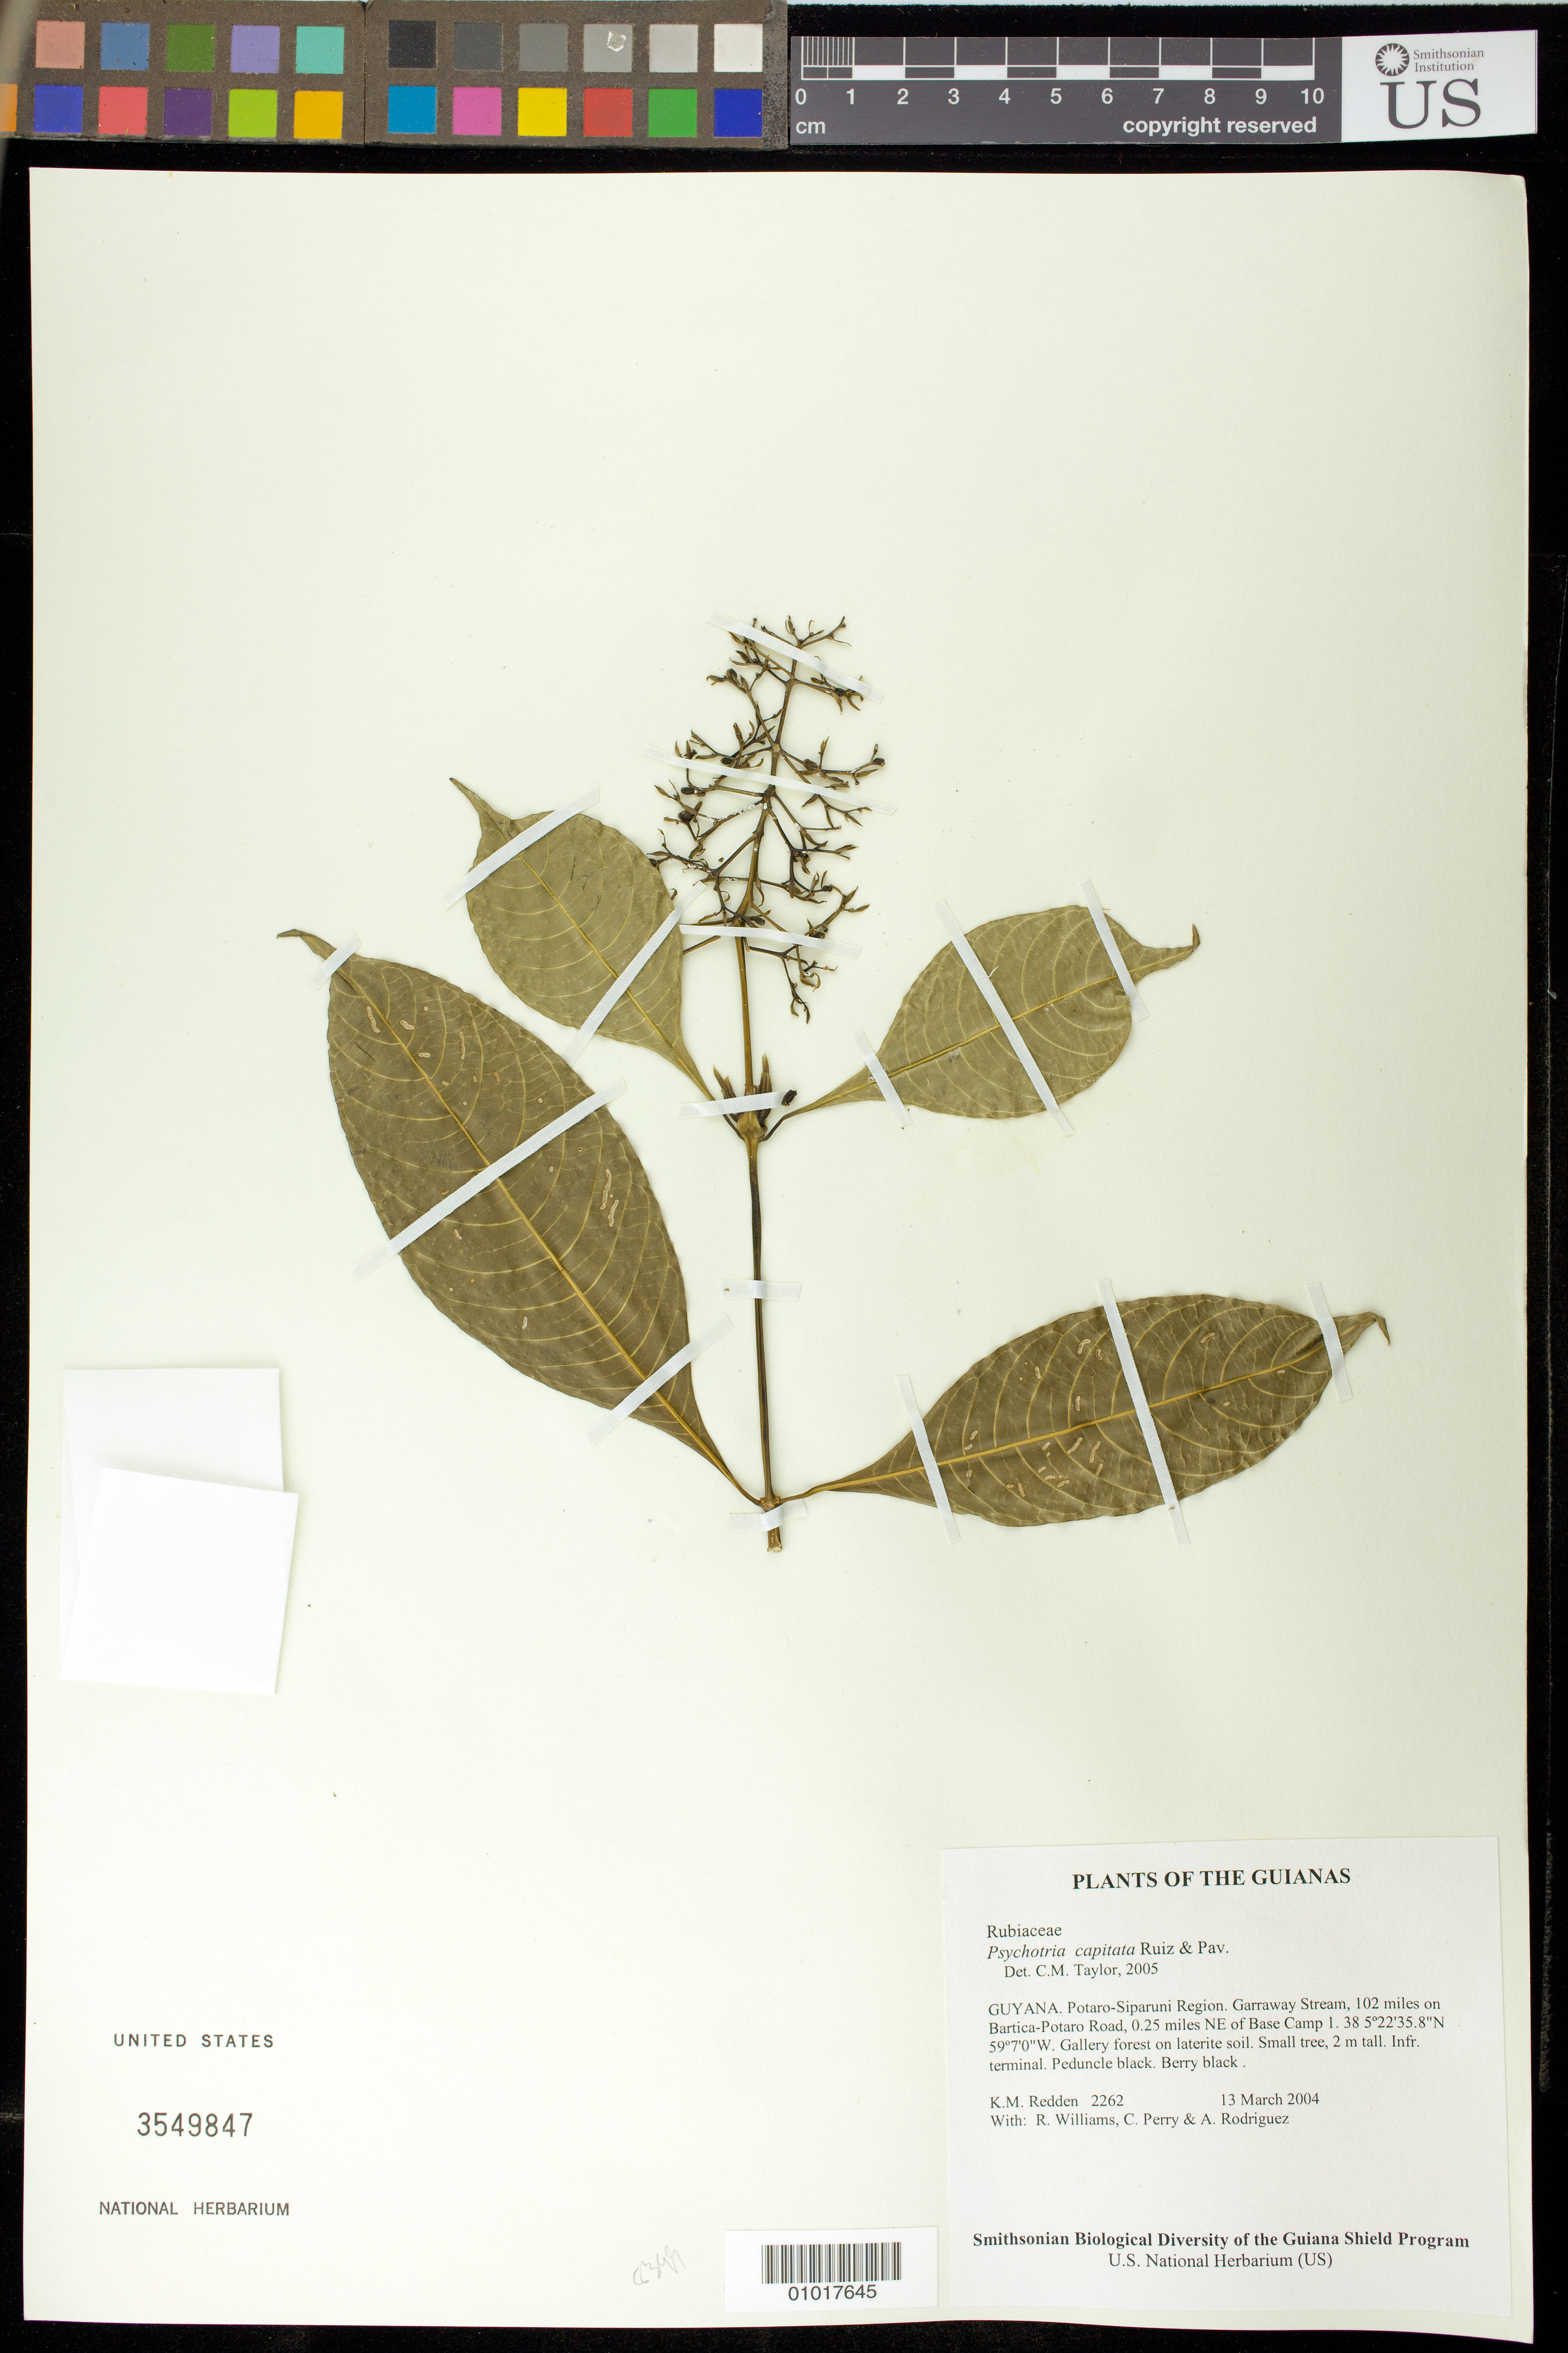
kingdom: Plantae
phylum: Tracheophyta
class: Magnoliopsida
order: Gentianales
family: Rubiaceae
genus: Palicourea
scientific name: Palicourea violacea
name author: (Aubl.) A. Rich.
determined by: Kirkbride, J. H., Jr.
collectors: K. M. Redden, R. Williams, C. Perry & A. Rodriguez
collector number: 2262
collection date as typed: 13 March 2004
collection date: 2004-03-13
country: Guyana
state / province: Potaro-Siparuni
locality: Garraway Stream, 102 miles on Bartica-Potaro Road, 0.25 miles NE of Base Camp 1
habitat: Gallery forest on laterite soil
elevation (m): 38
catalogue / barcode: US 3549847